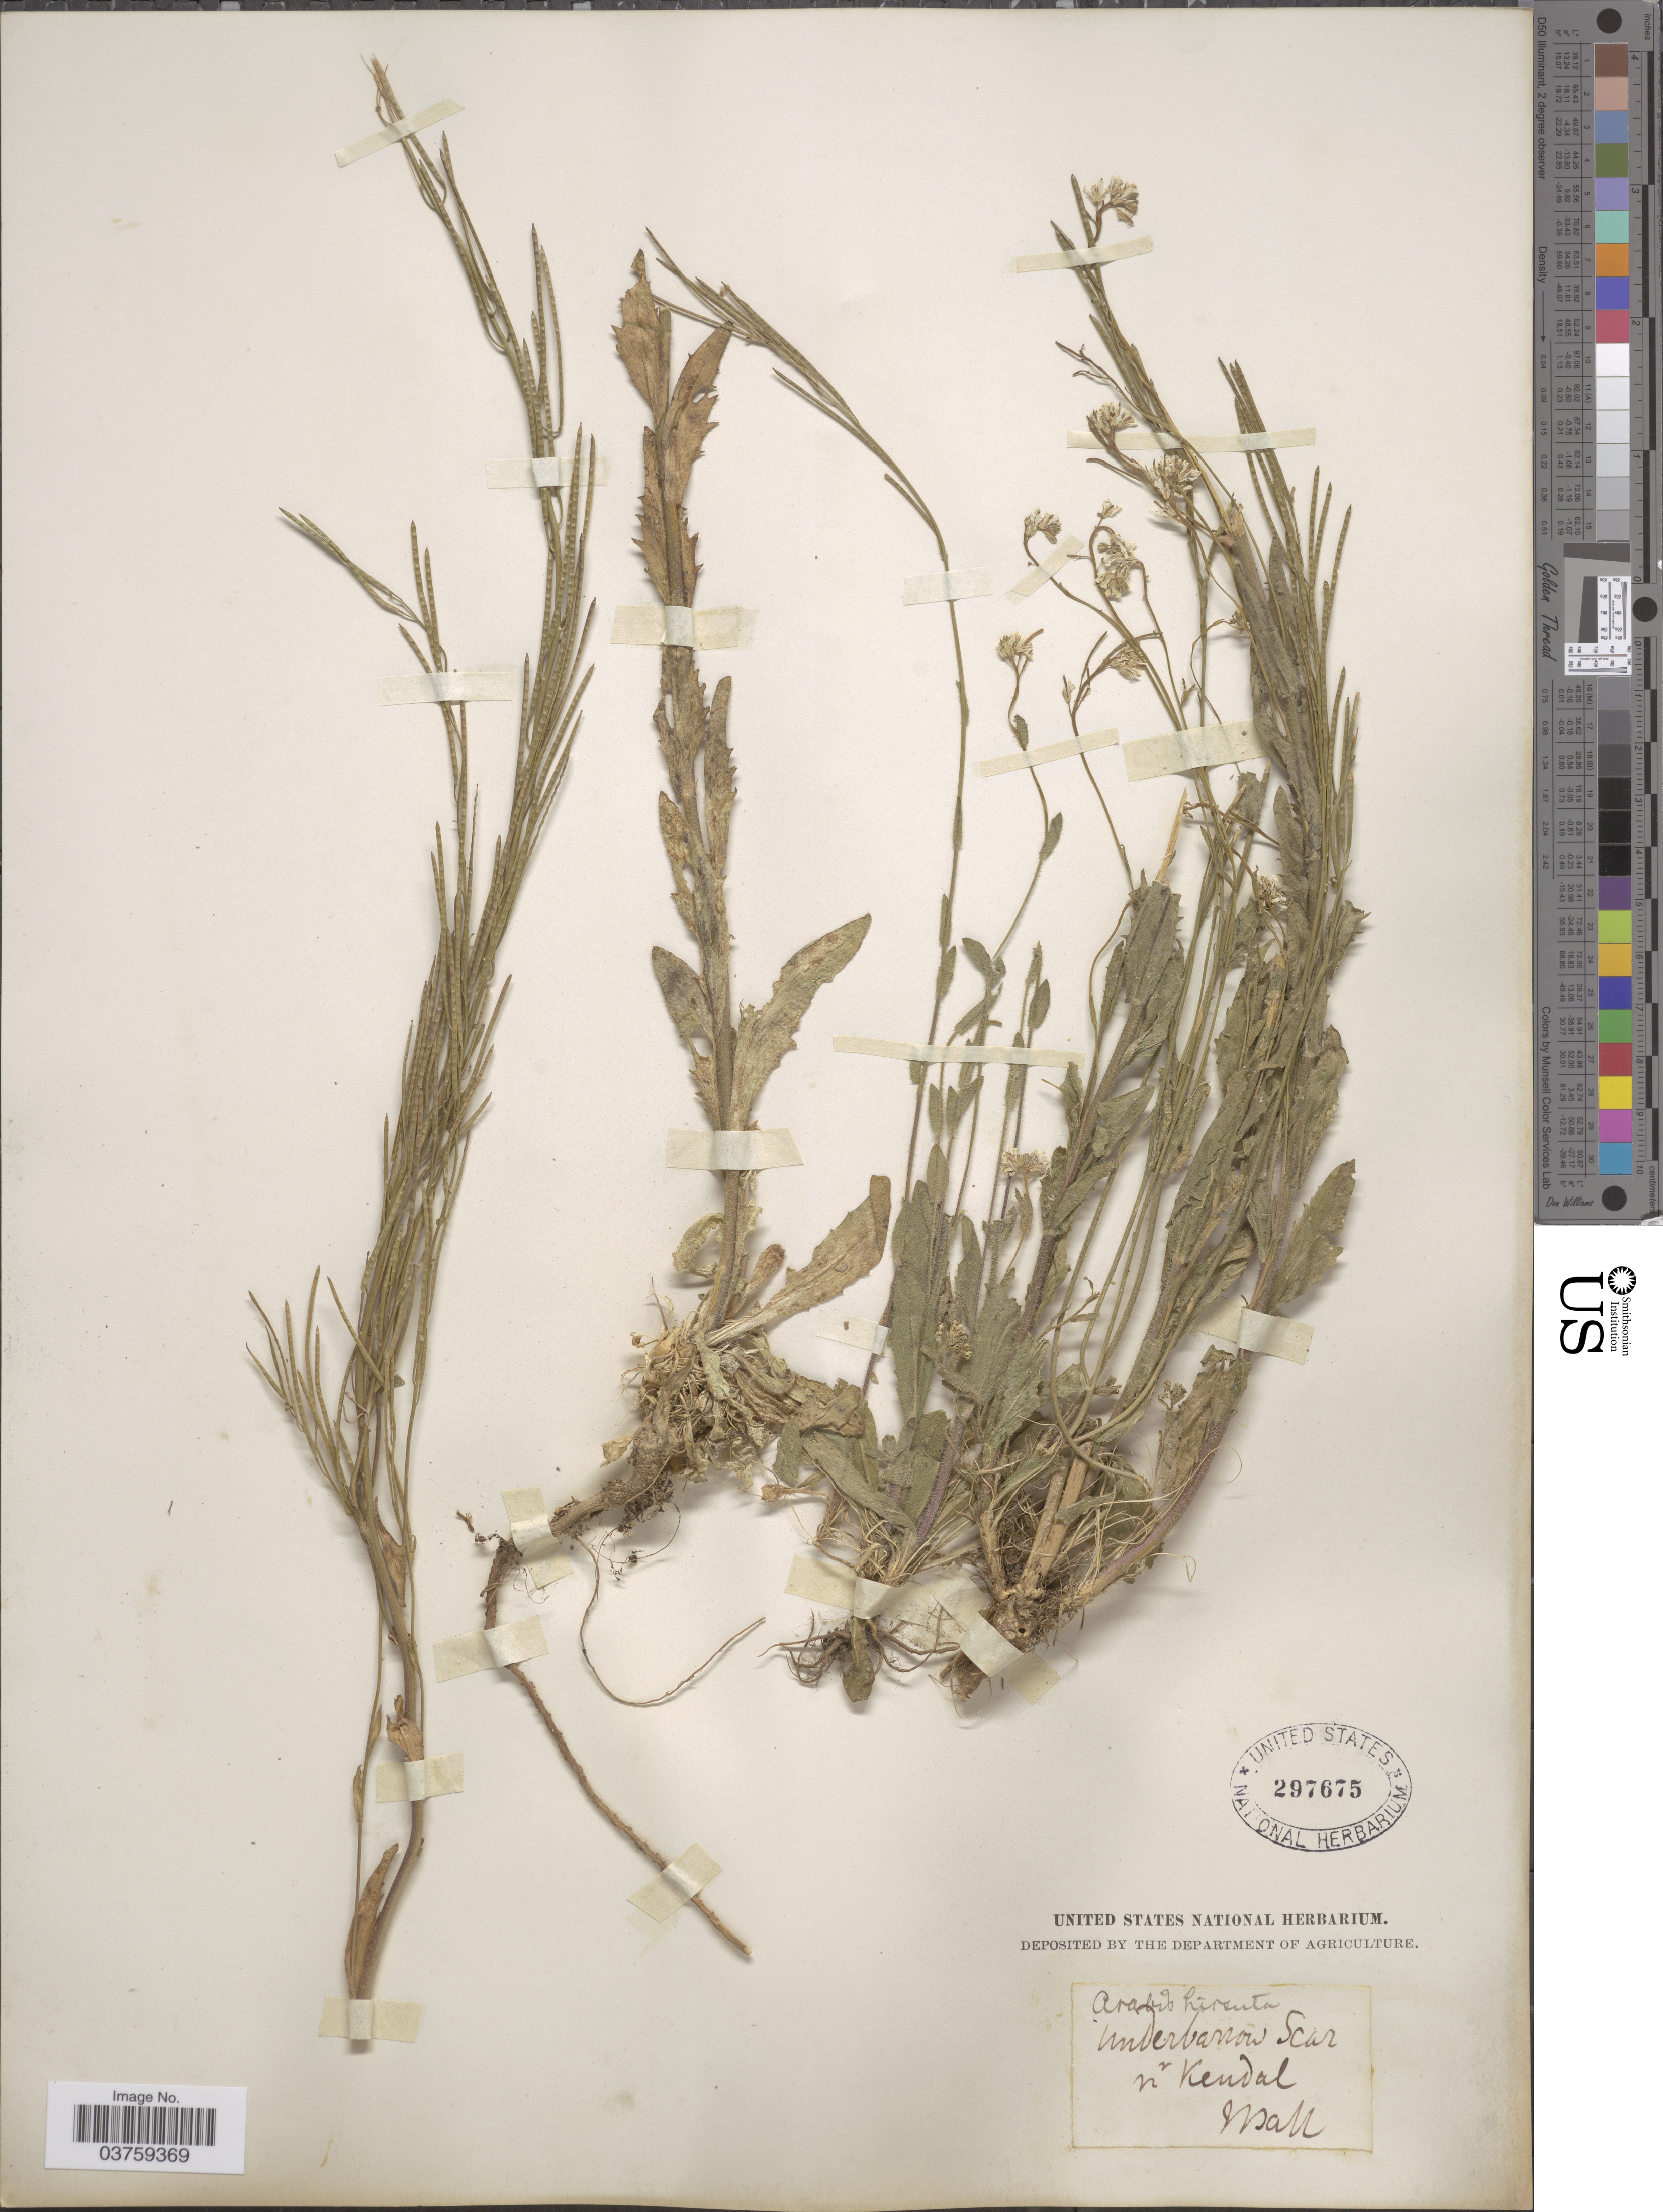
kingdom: Plantae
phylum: Tracheophyta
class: Magnoliopsida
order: Brassicales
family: Brassicaceae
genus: Arabis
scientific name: Arabis hirsuta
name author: (L.) Scop.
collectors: J. Ball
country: United Kingdom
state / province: England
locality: Underbarrow Scar nr Kendal.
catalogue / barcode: US 297675